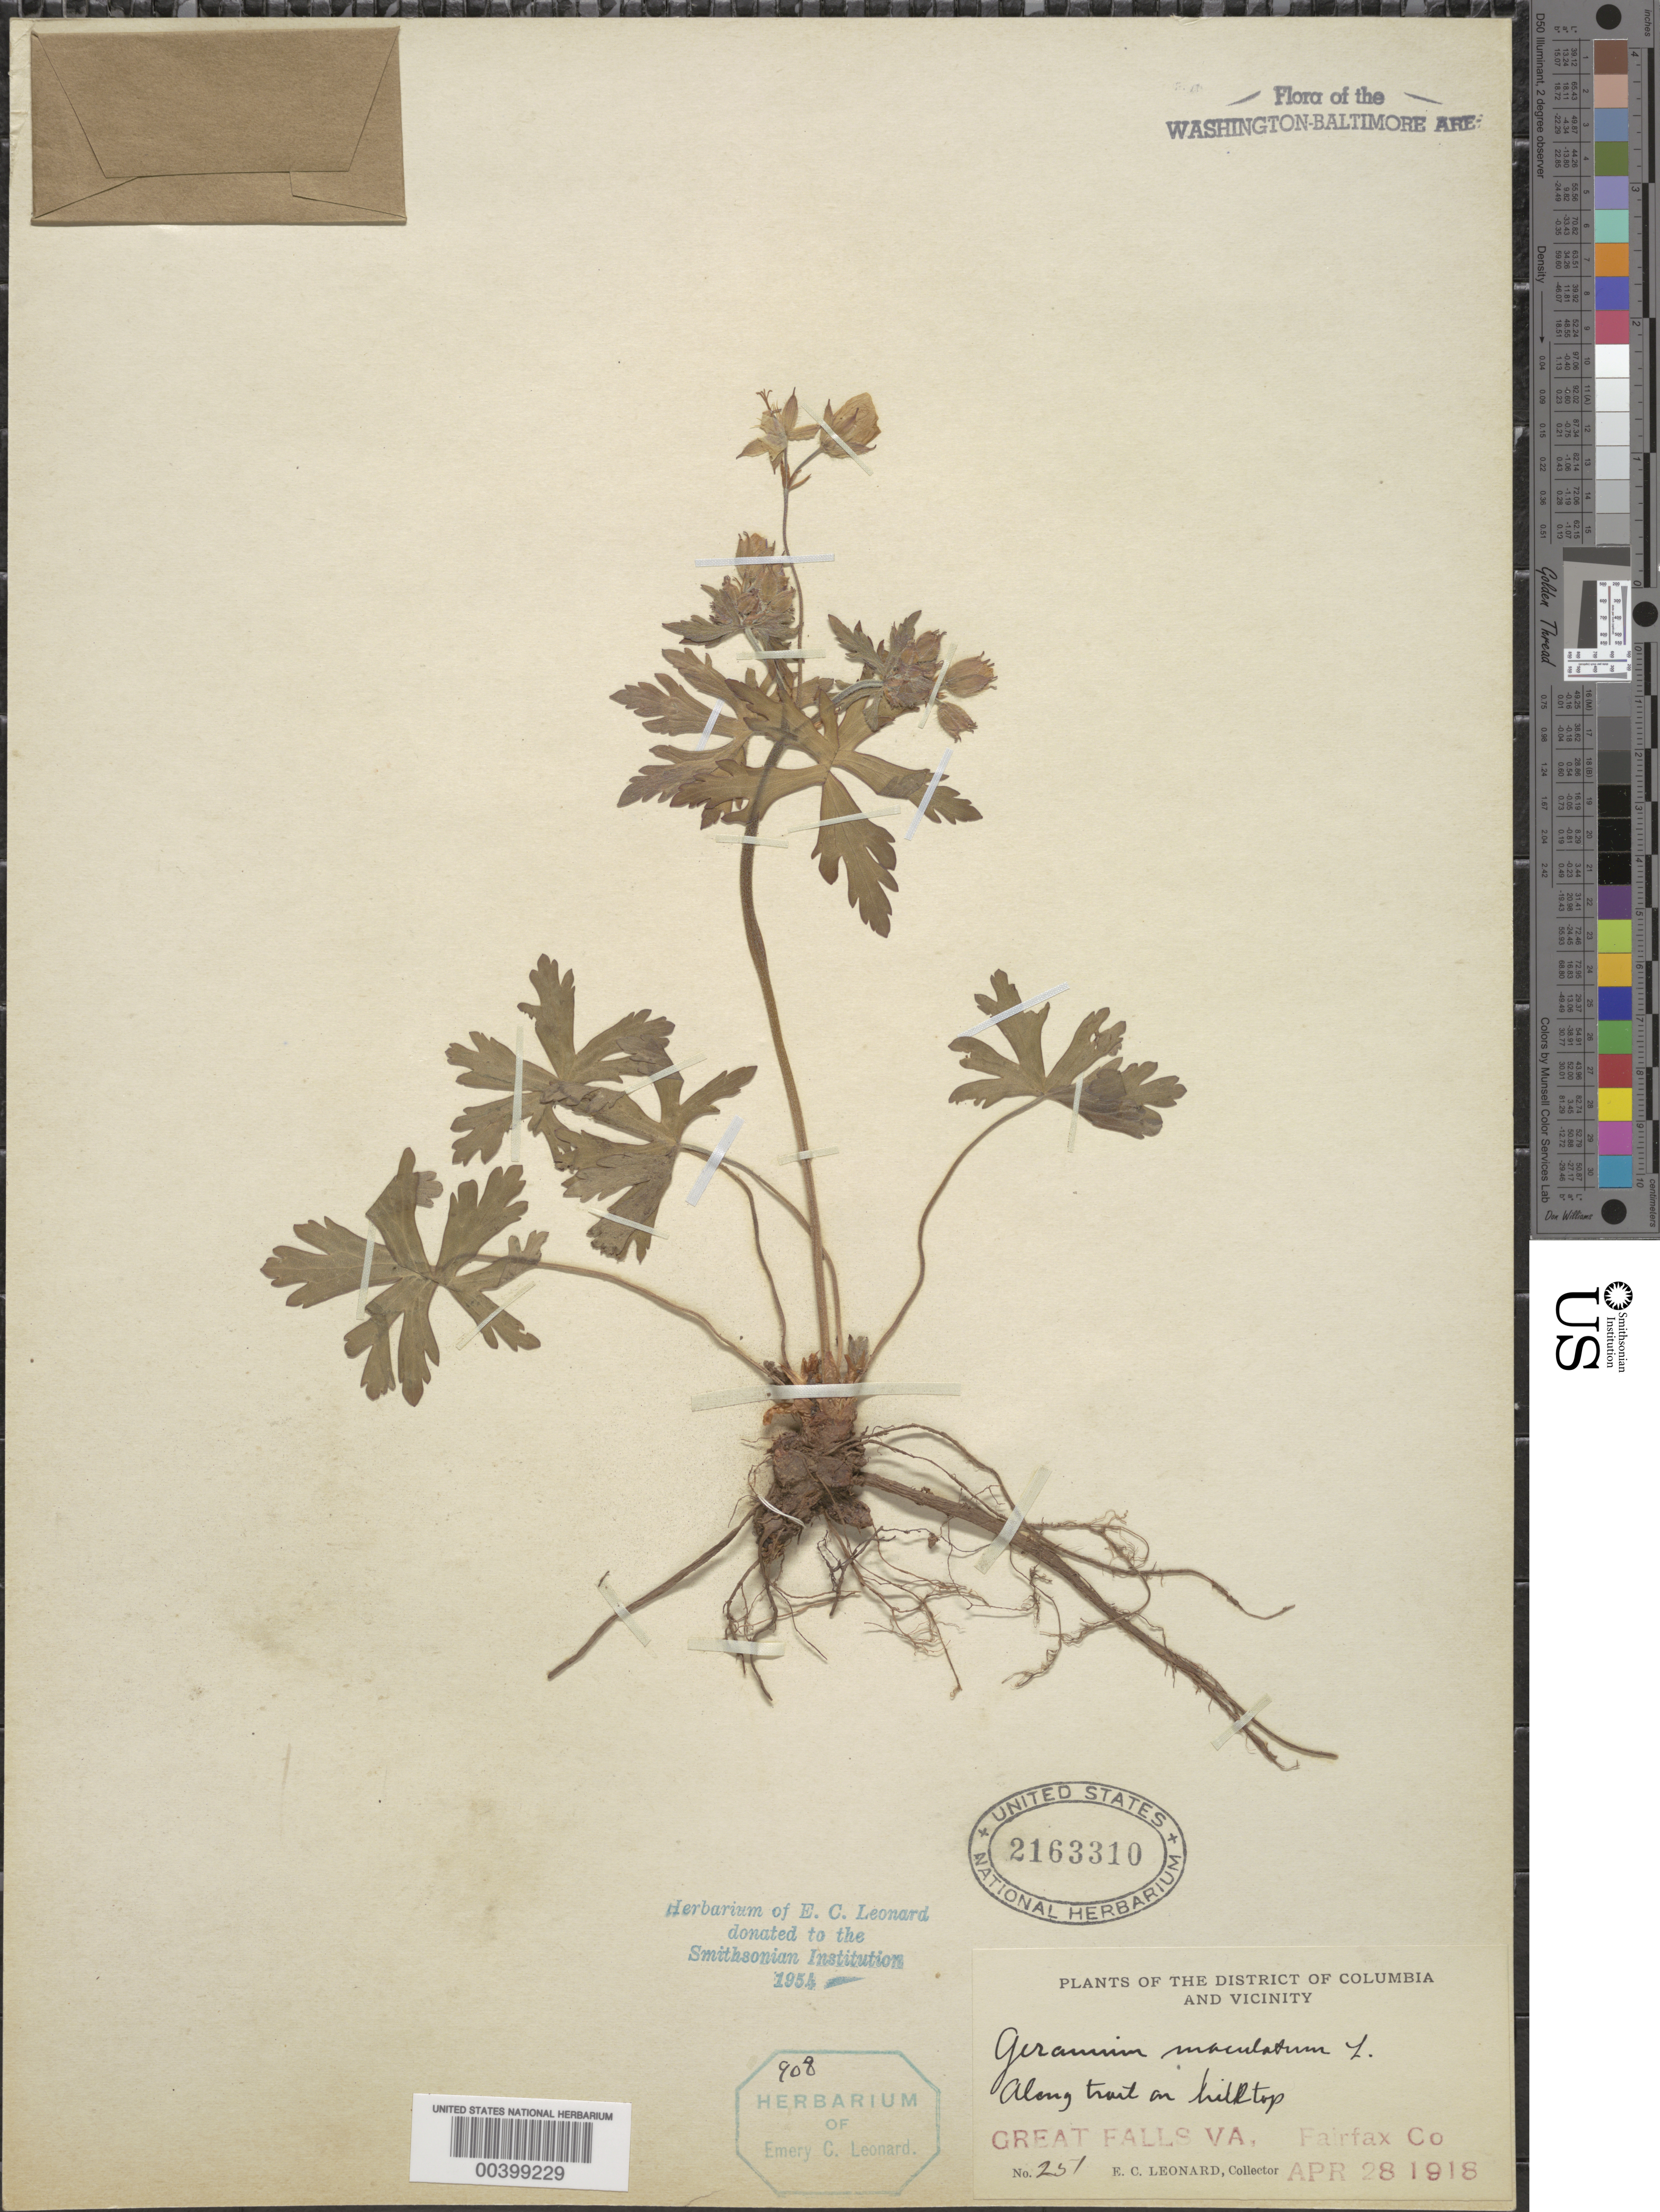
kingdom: Plantae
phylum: Tracheophyta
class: Magnoliopsida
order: Geraniales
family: Geraniaceae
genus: Geranium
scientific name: Geranium maculatum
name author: L.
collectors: E. C. Leonard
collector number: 251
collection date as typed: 28 Apr 1918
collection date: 1918-04-28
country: United States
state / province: Virginia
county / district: Fairfax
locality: Great Falls C. and O. Canal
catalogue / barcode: US 2163310